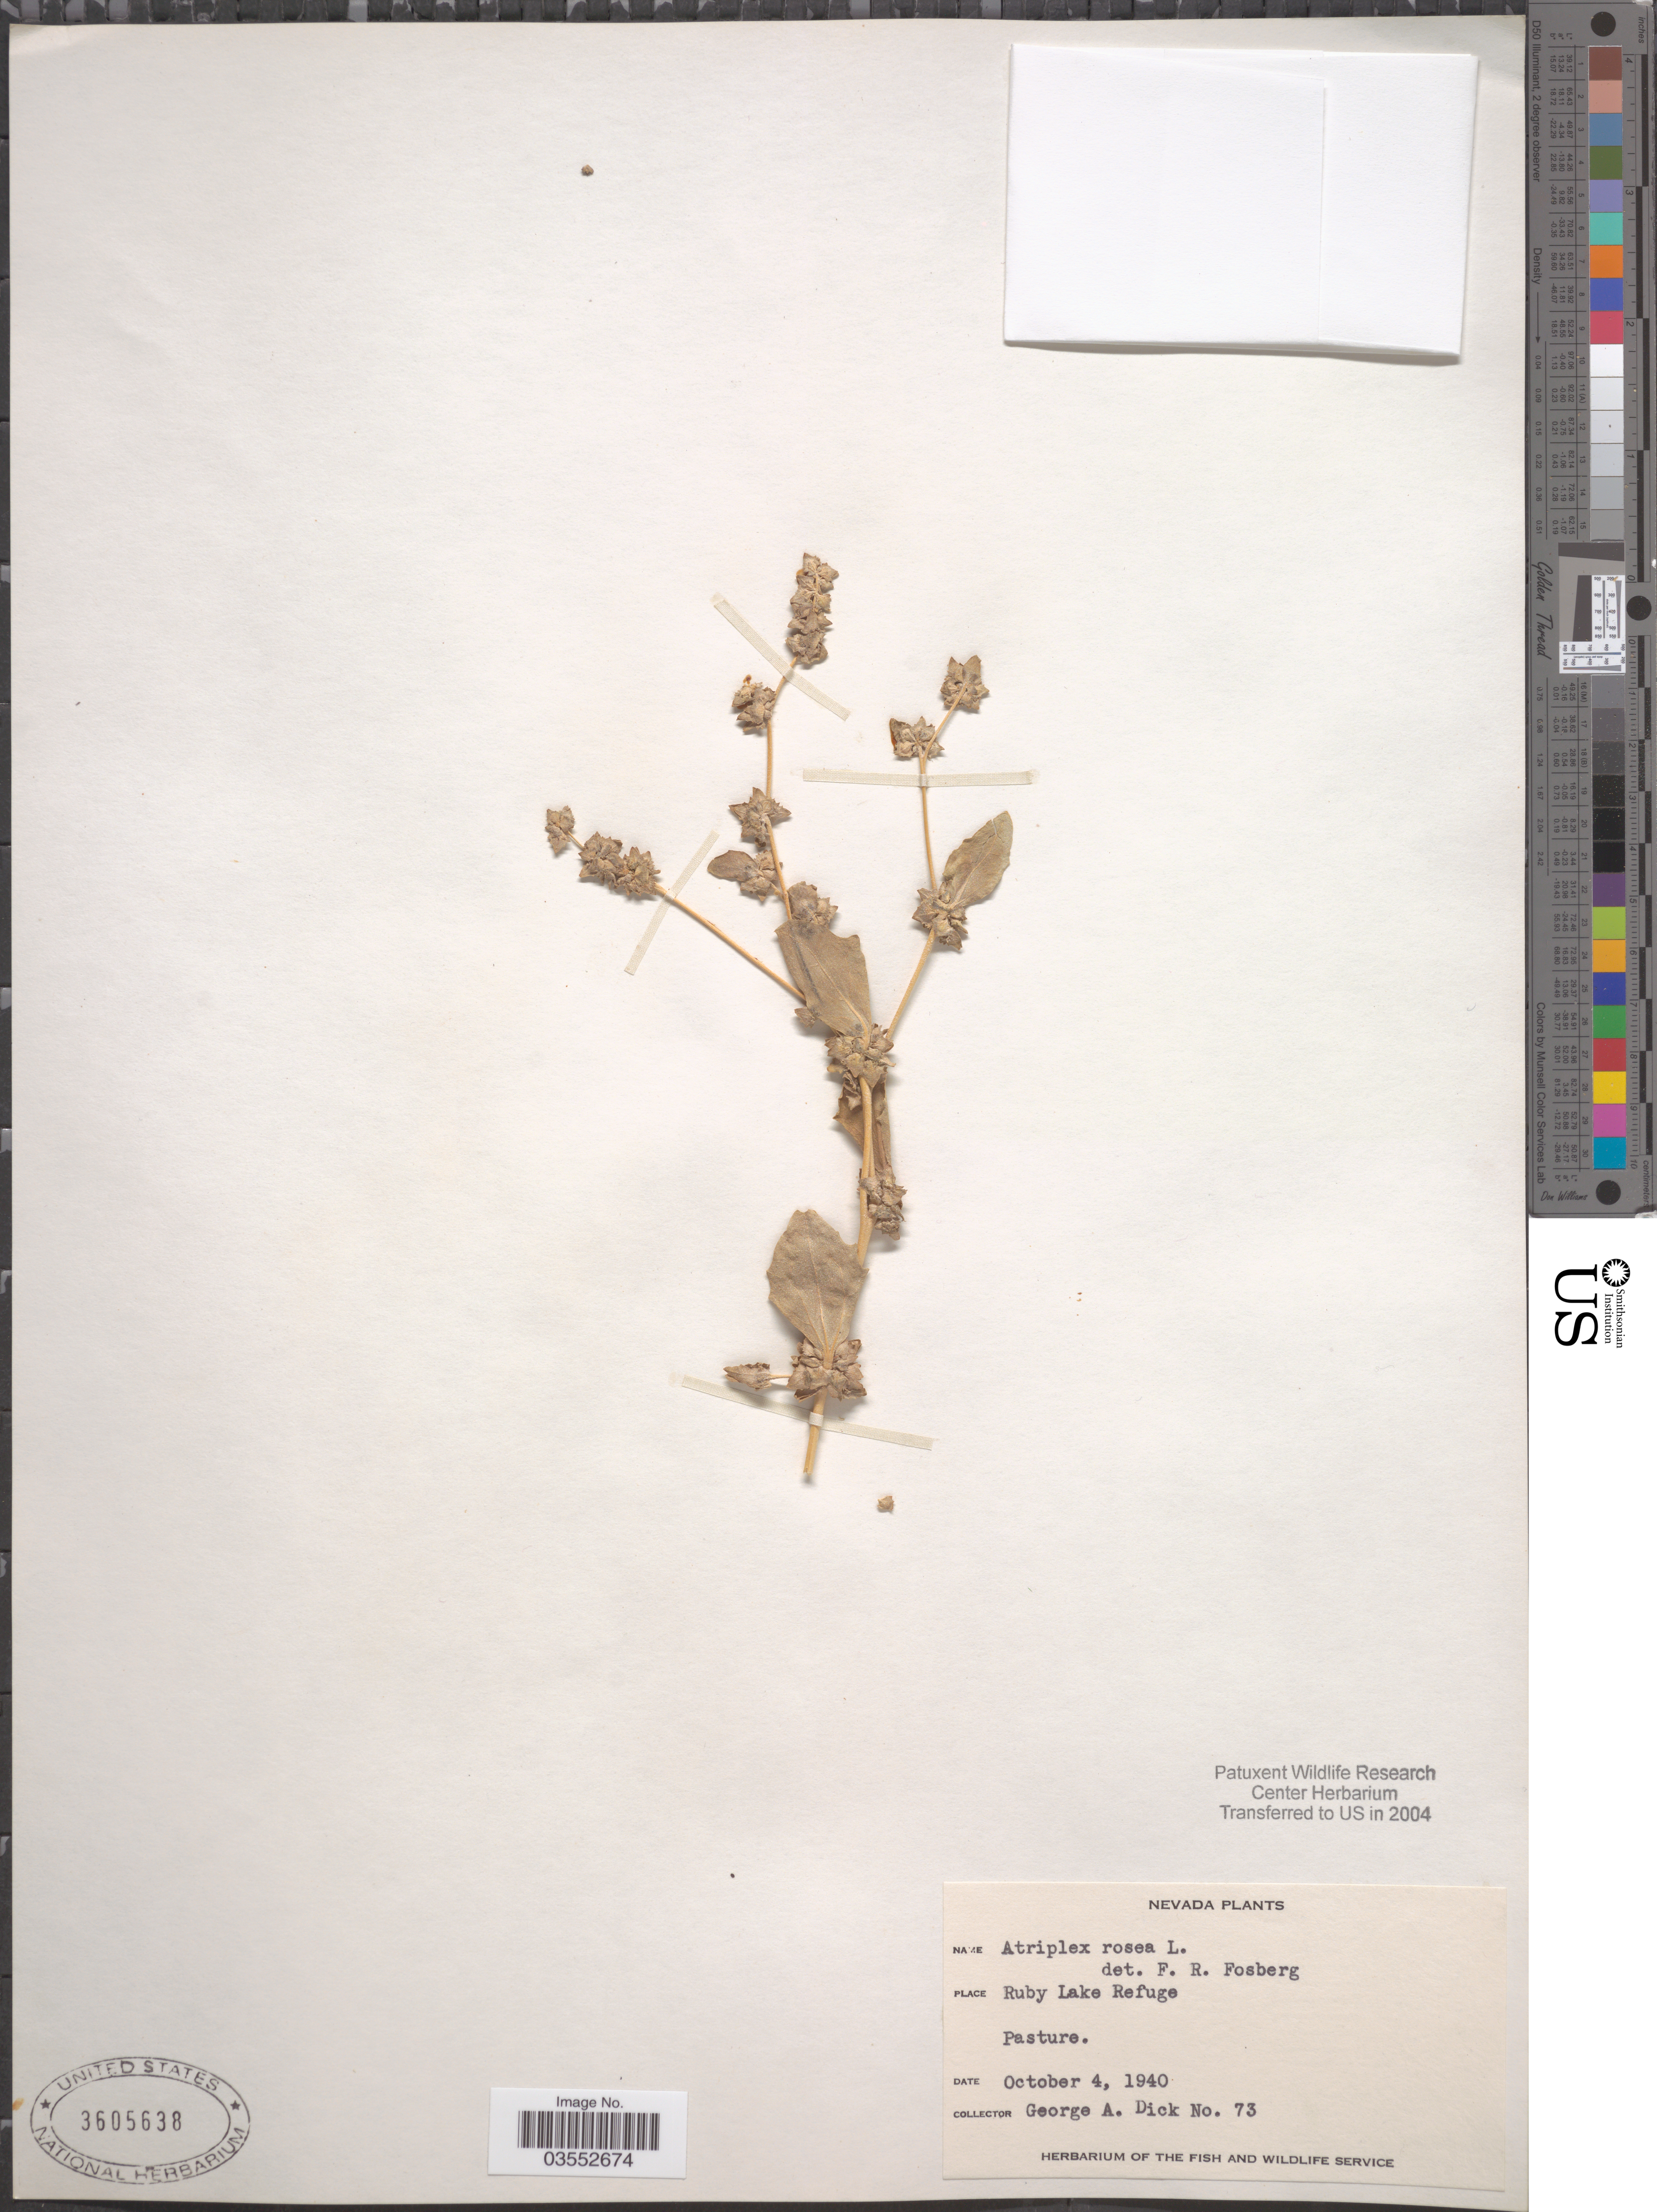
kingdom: Plantae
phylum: Tracheophyta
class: Magnoliopsida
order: Caryophyllales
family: Amaranthaceae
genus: Atriplex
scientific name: Atriplex rosea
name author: L.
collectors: G. Dick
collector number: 73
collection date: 1940-10-04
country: United States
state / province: Nevada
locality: Ruby Lake Refuge.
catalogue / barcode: US 3605638